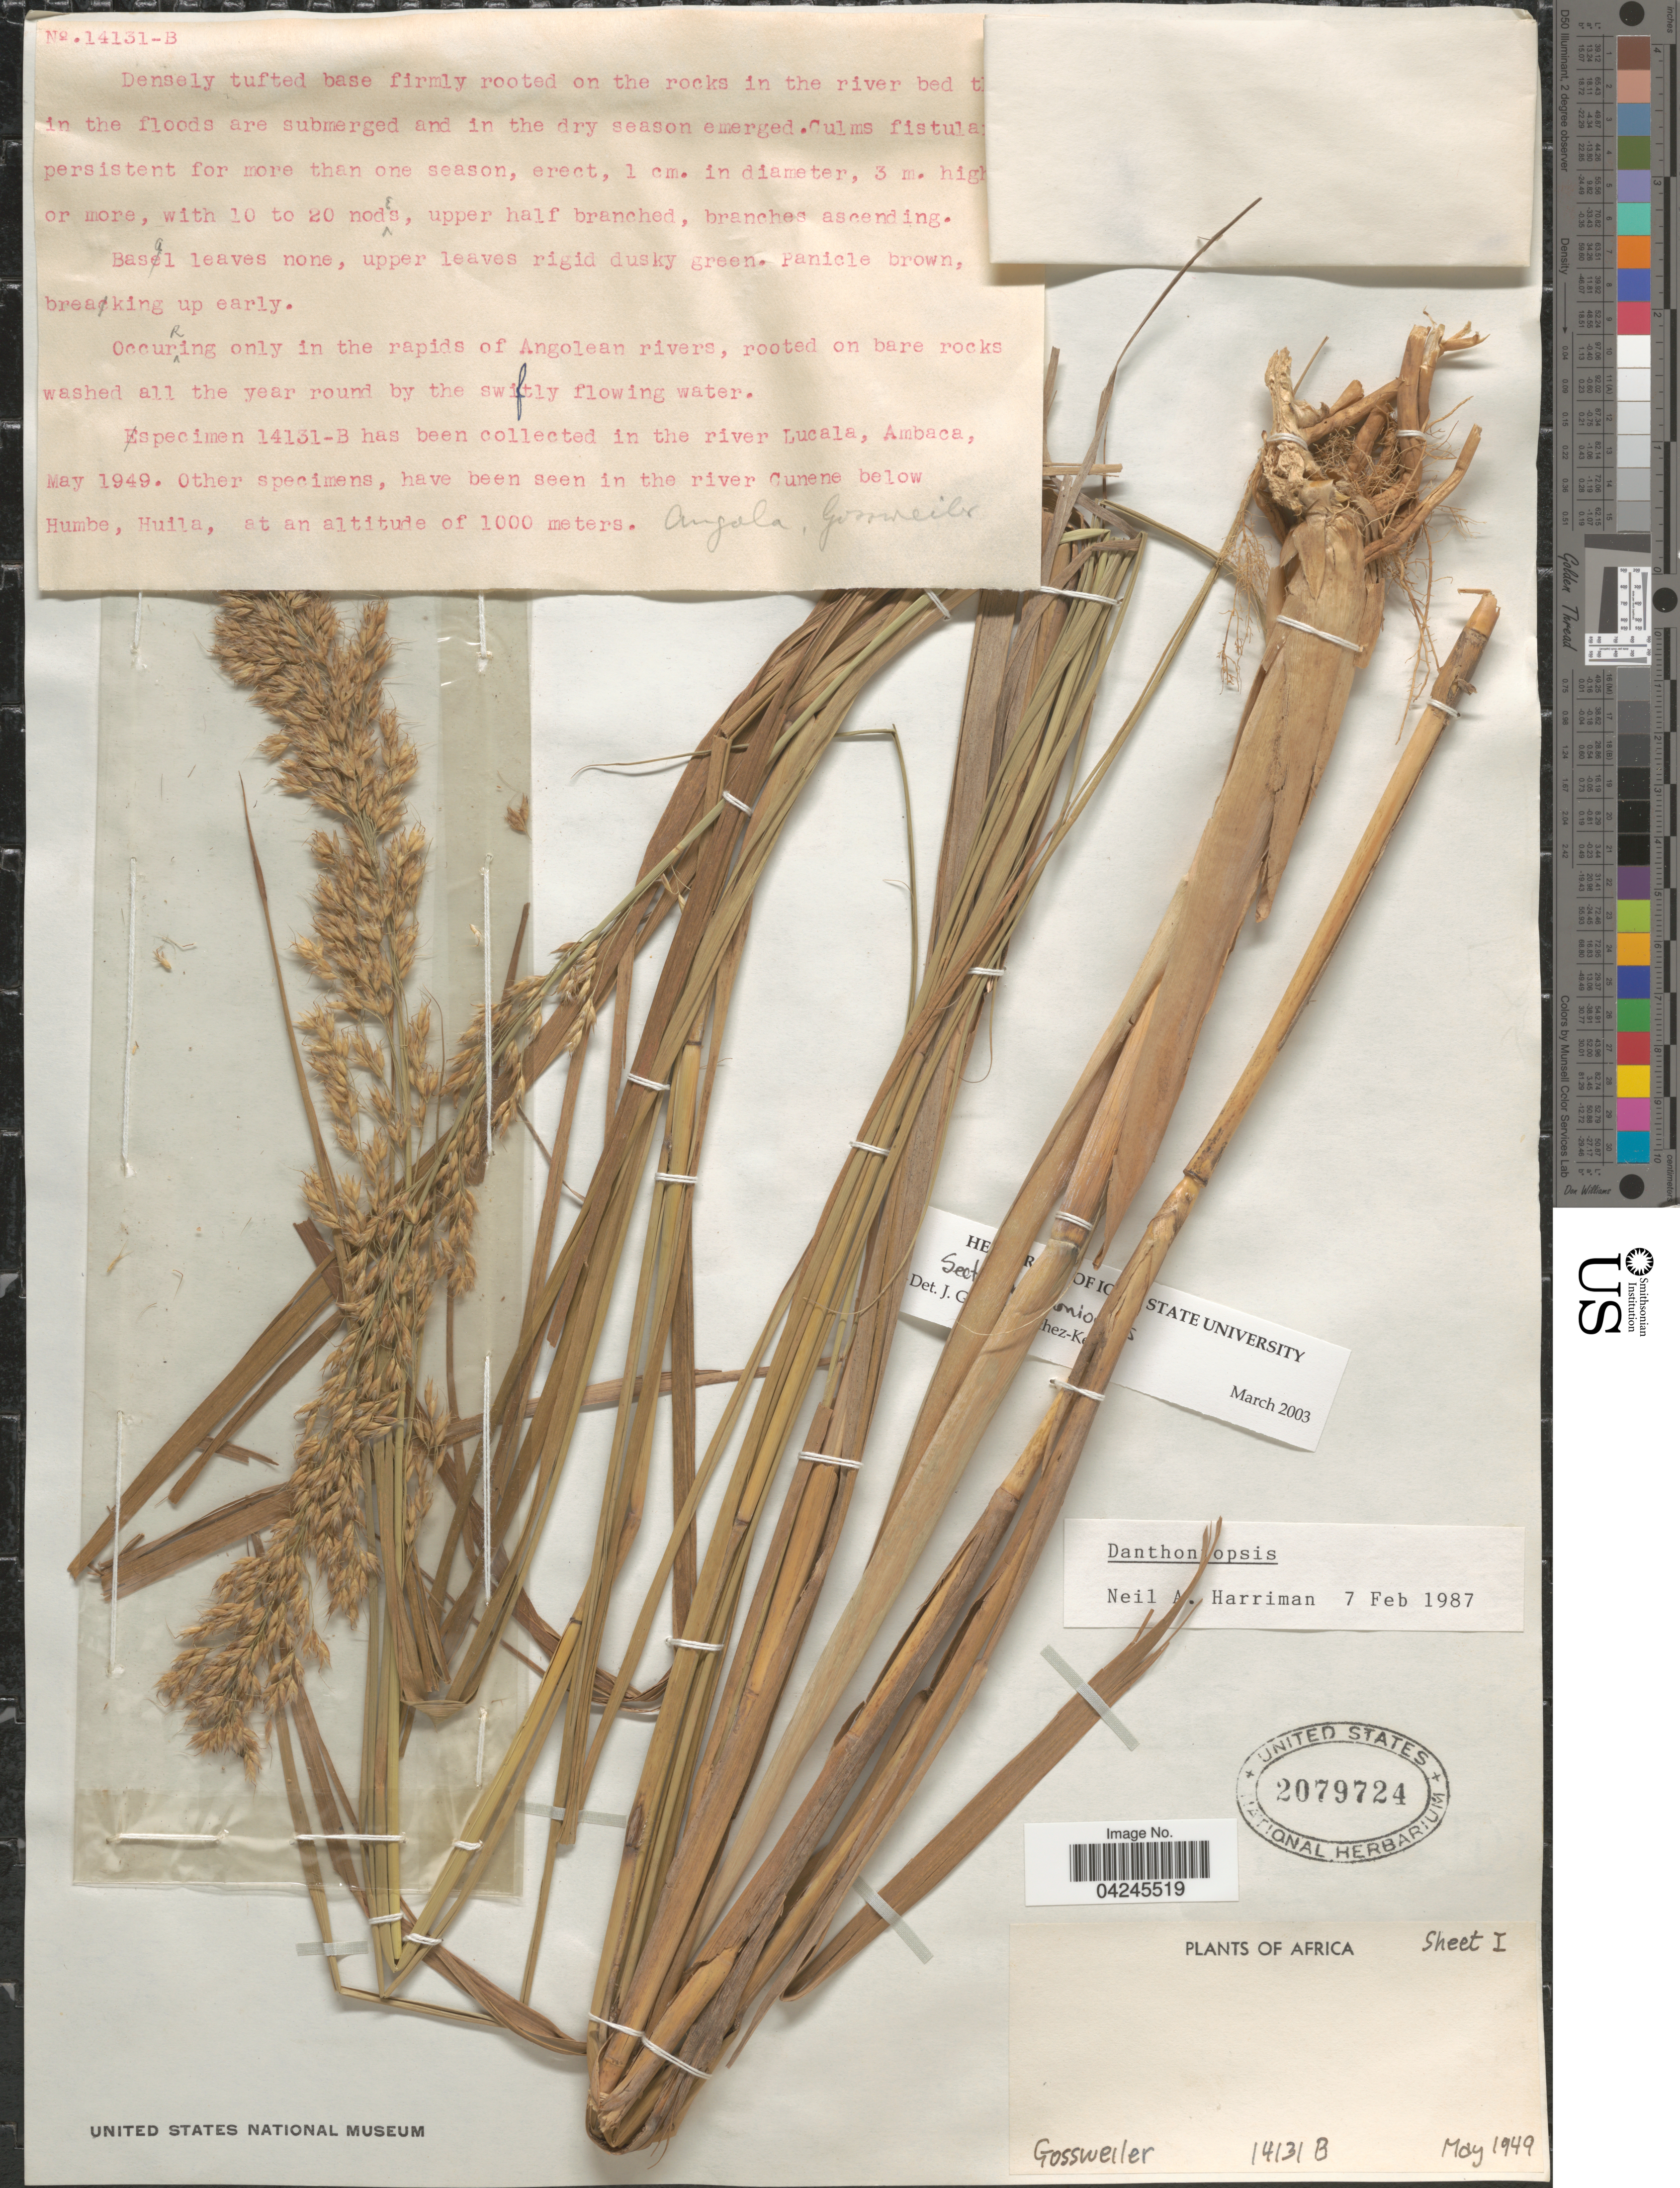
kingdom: Plantae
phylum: Tracheophyta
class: Liliopsida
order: Poales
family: Poaceae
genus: Danthoniopsis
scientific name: Danthoniopsis sp.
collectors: -. Gossweiler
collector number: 14131B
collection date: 1949-05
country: Angola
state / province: Huila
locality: In the river Lucala, Ambaca.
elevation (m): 1000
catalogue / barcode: US 2079724